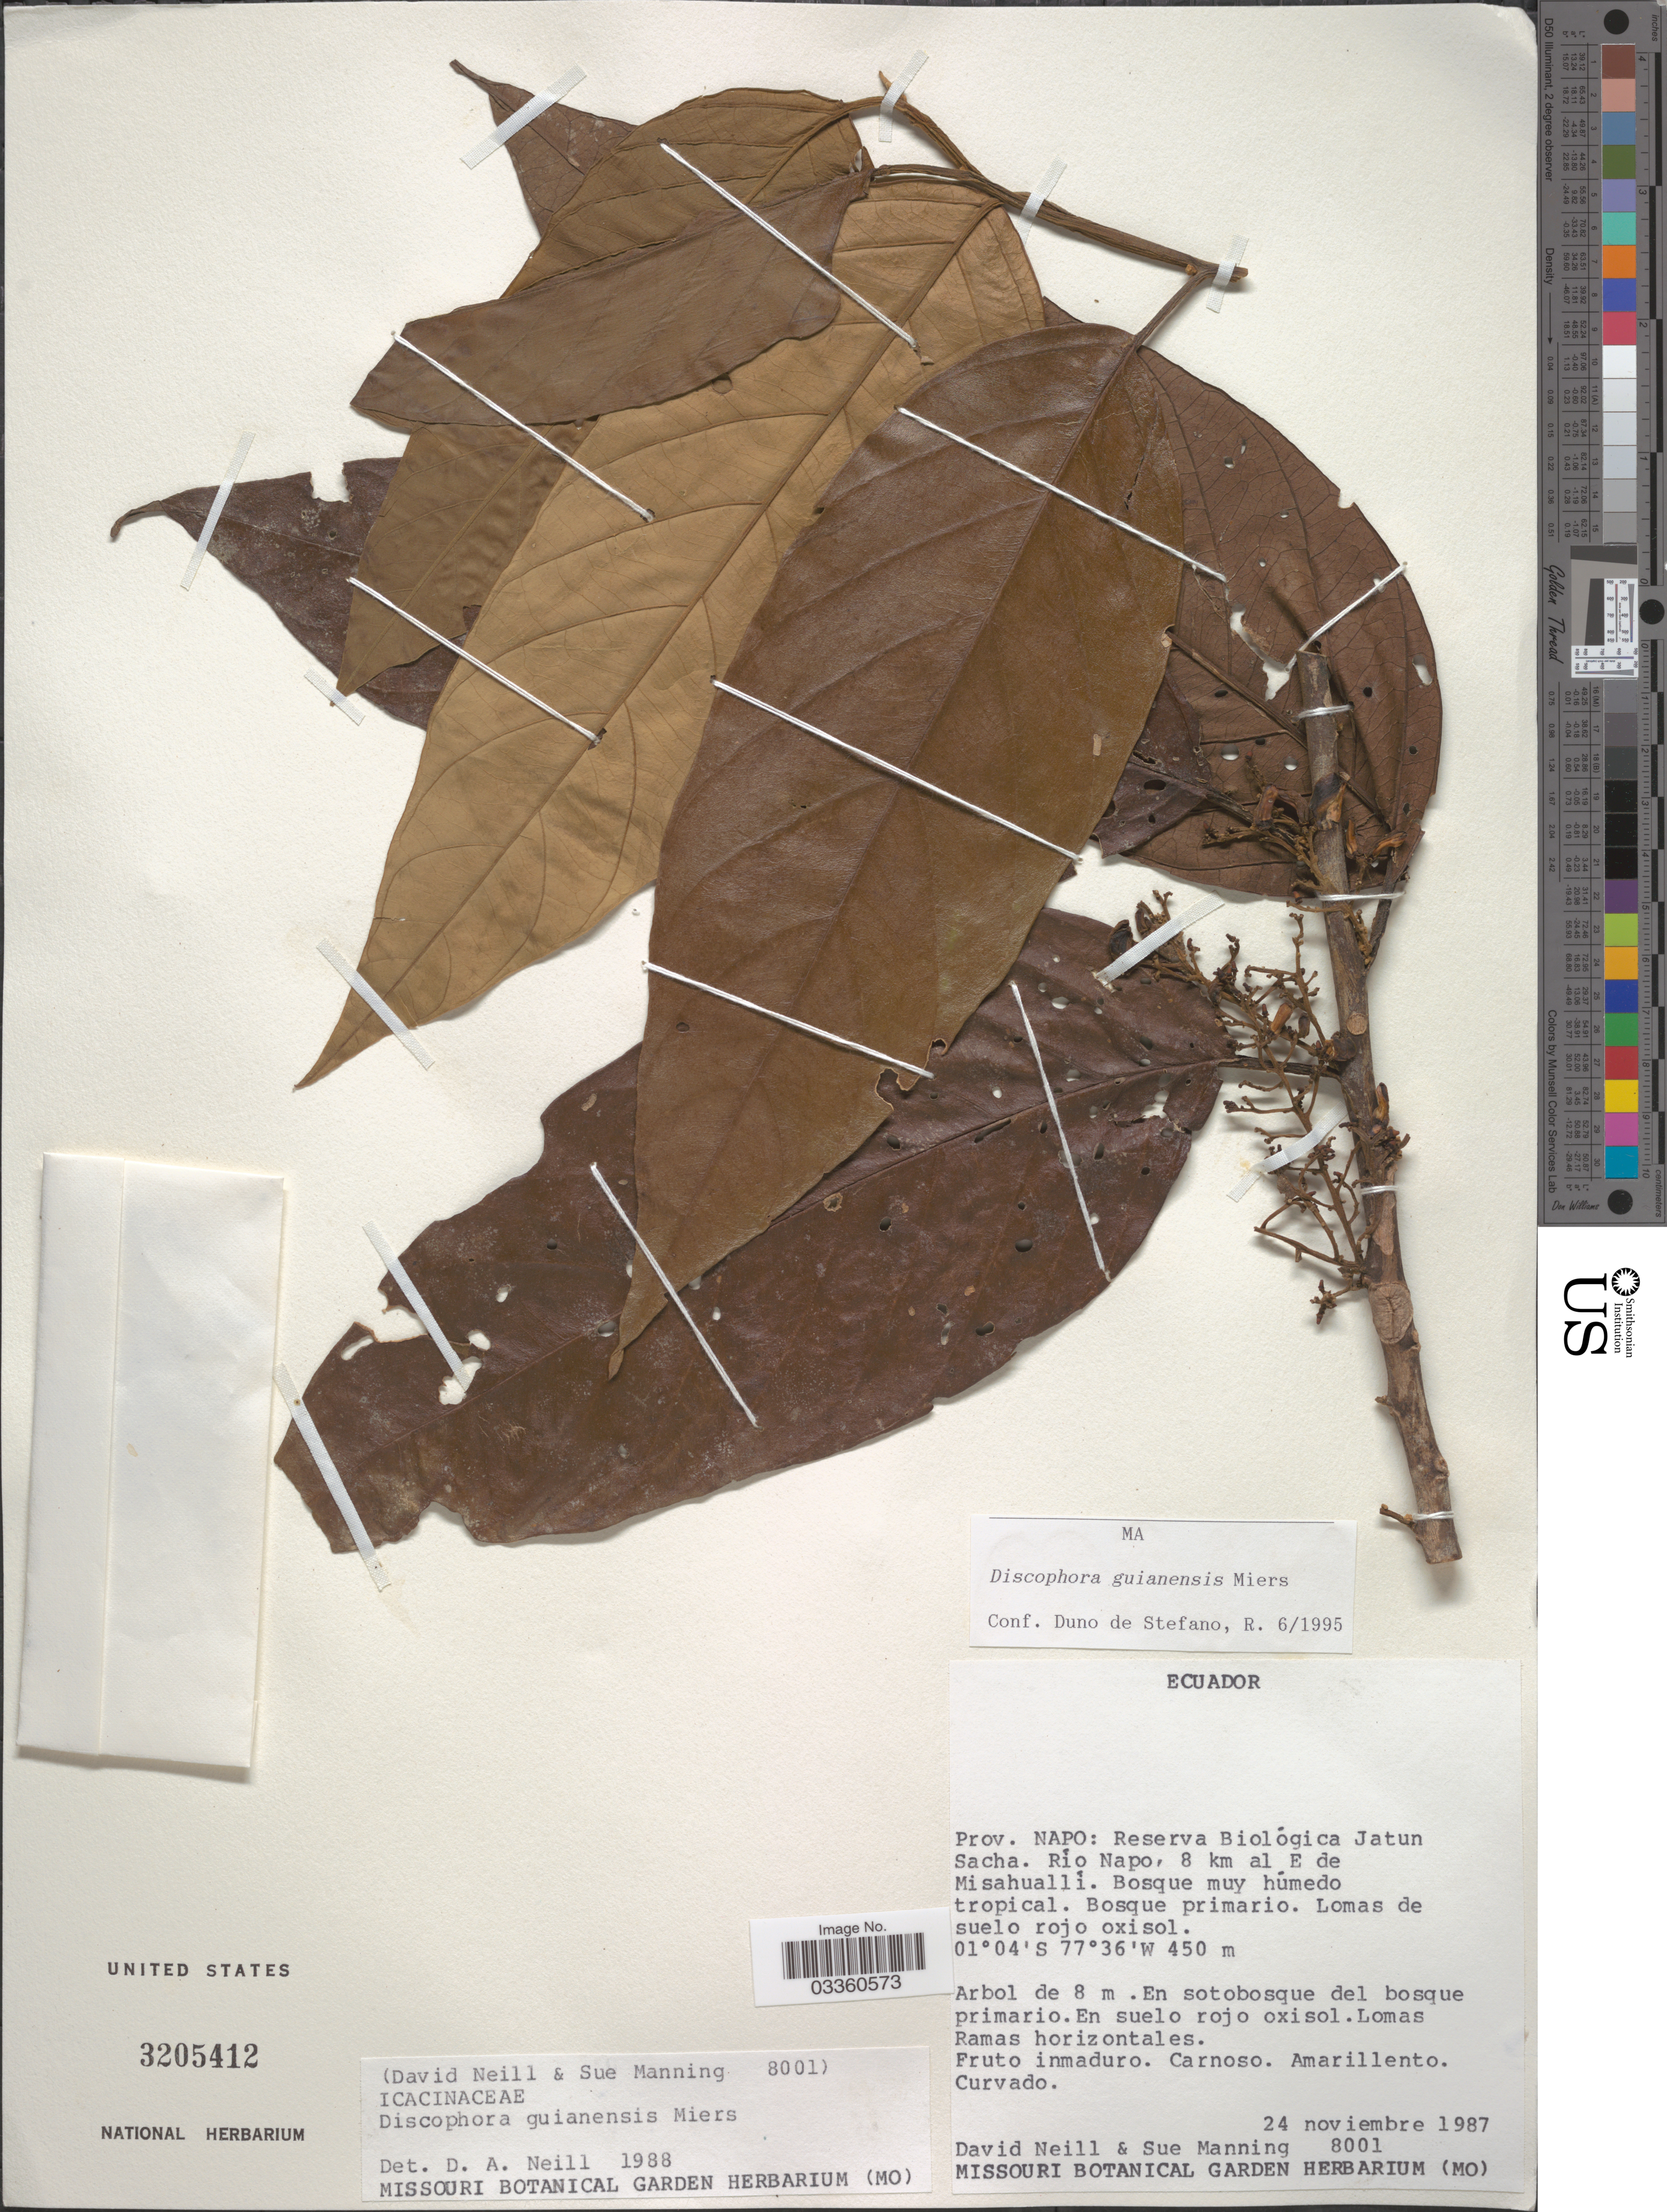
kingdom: Plantae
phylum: Tracheophyta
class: Magnoliopsida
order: Cardiopteridales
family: Stemonuraceae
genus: Discophora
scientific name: Discophora guianensis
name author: Miers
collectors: D. A. Neill & S. Manning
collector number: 8001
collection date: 1987-11-24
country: Ecuador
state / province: Napo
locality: Reserva Biológica Jatun Sacha. Río Napo, 8 km al E de Misahuallí.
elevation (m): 450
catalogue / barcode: US 3205412